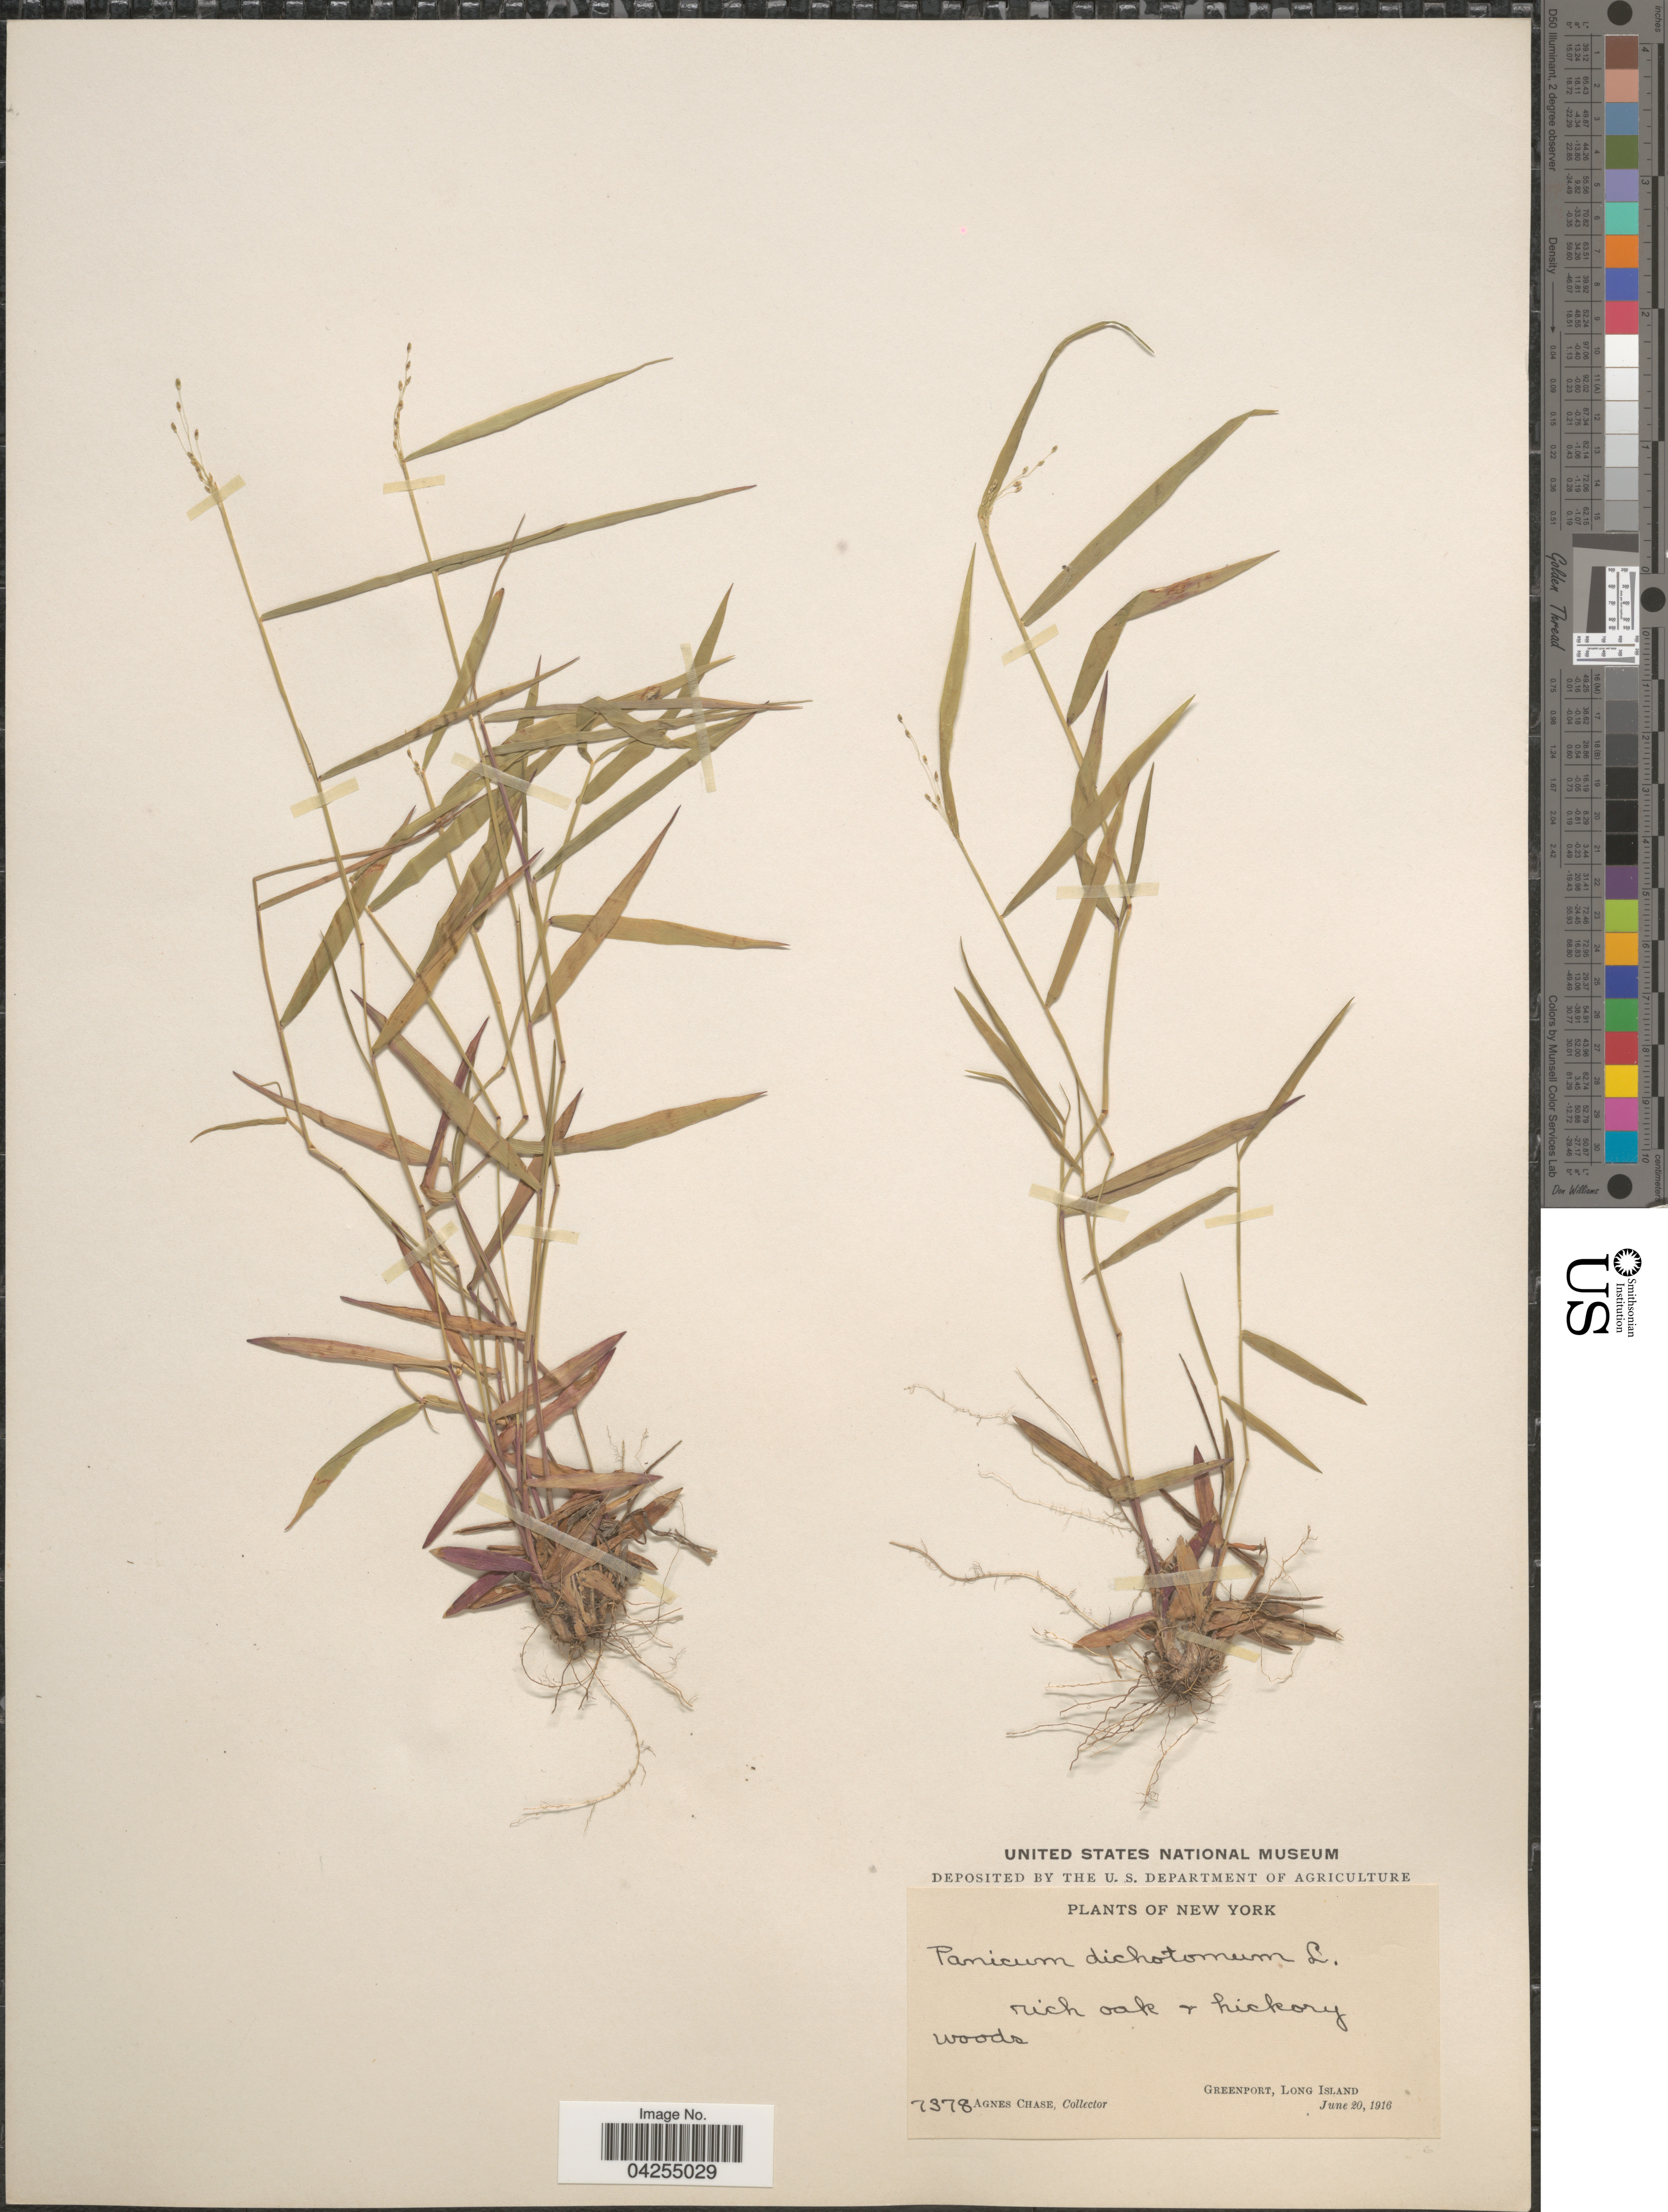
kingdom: Plantae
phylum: Tracheophyta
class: Liliopsida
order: Poales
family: Poaceae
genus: Dichanthelium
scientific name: Dichanthelium dichotomum var. dichotomum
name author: (L.) Gould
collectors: A. Chase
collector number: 7378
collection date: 1916-06-20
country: United States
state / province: New York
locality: Rich oak & hickory woods. Greenport, Long Island.